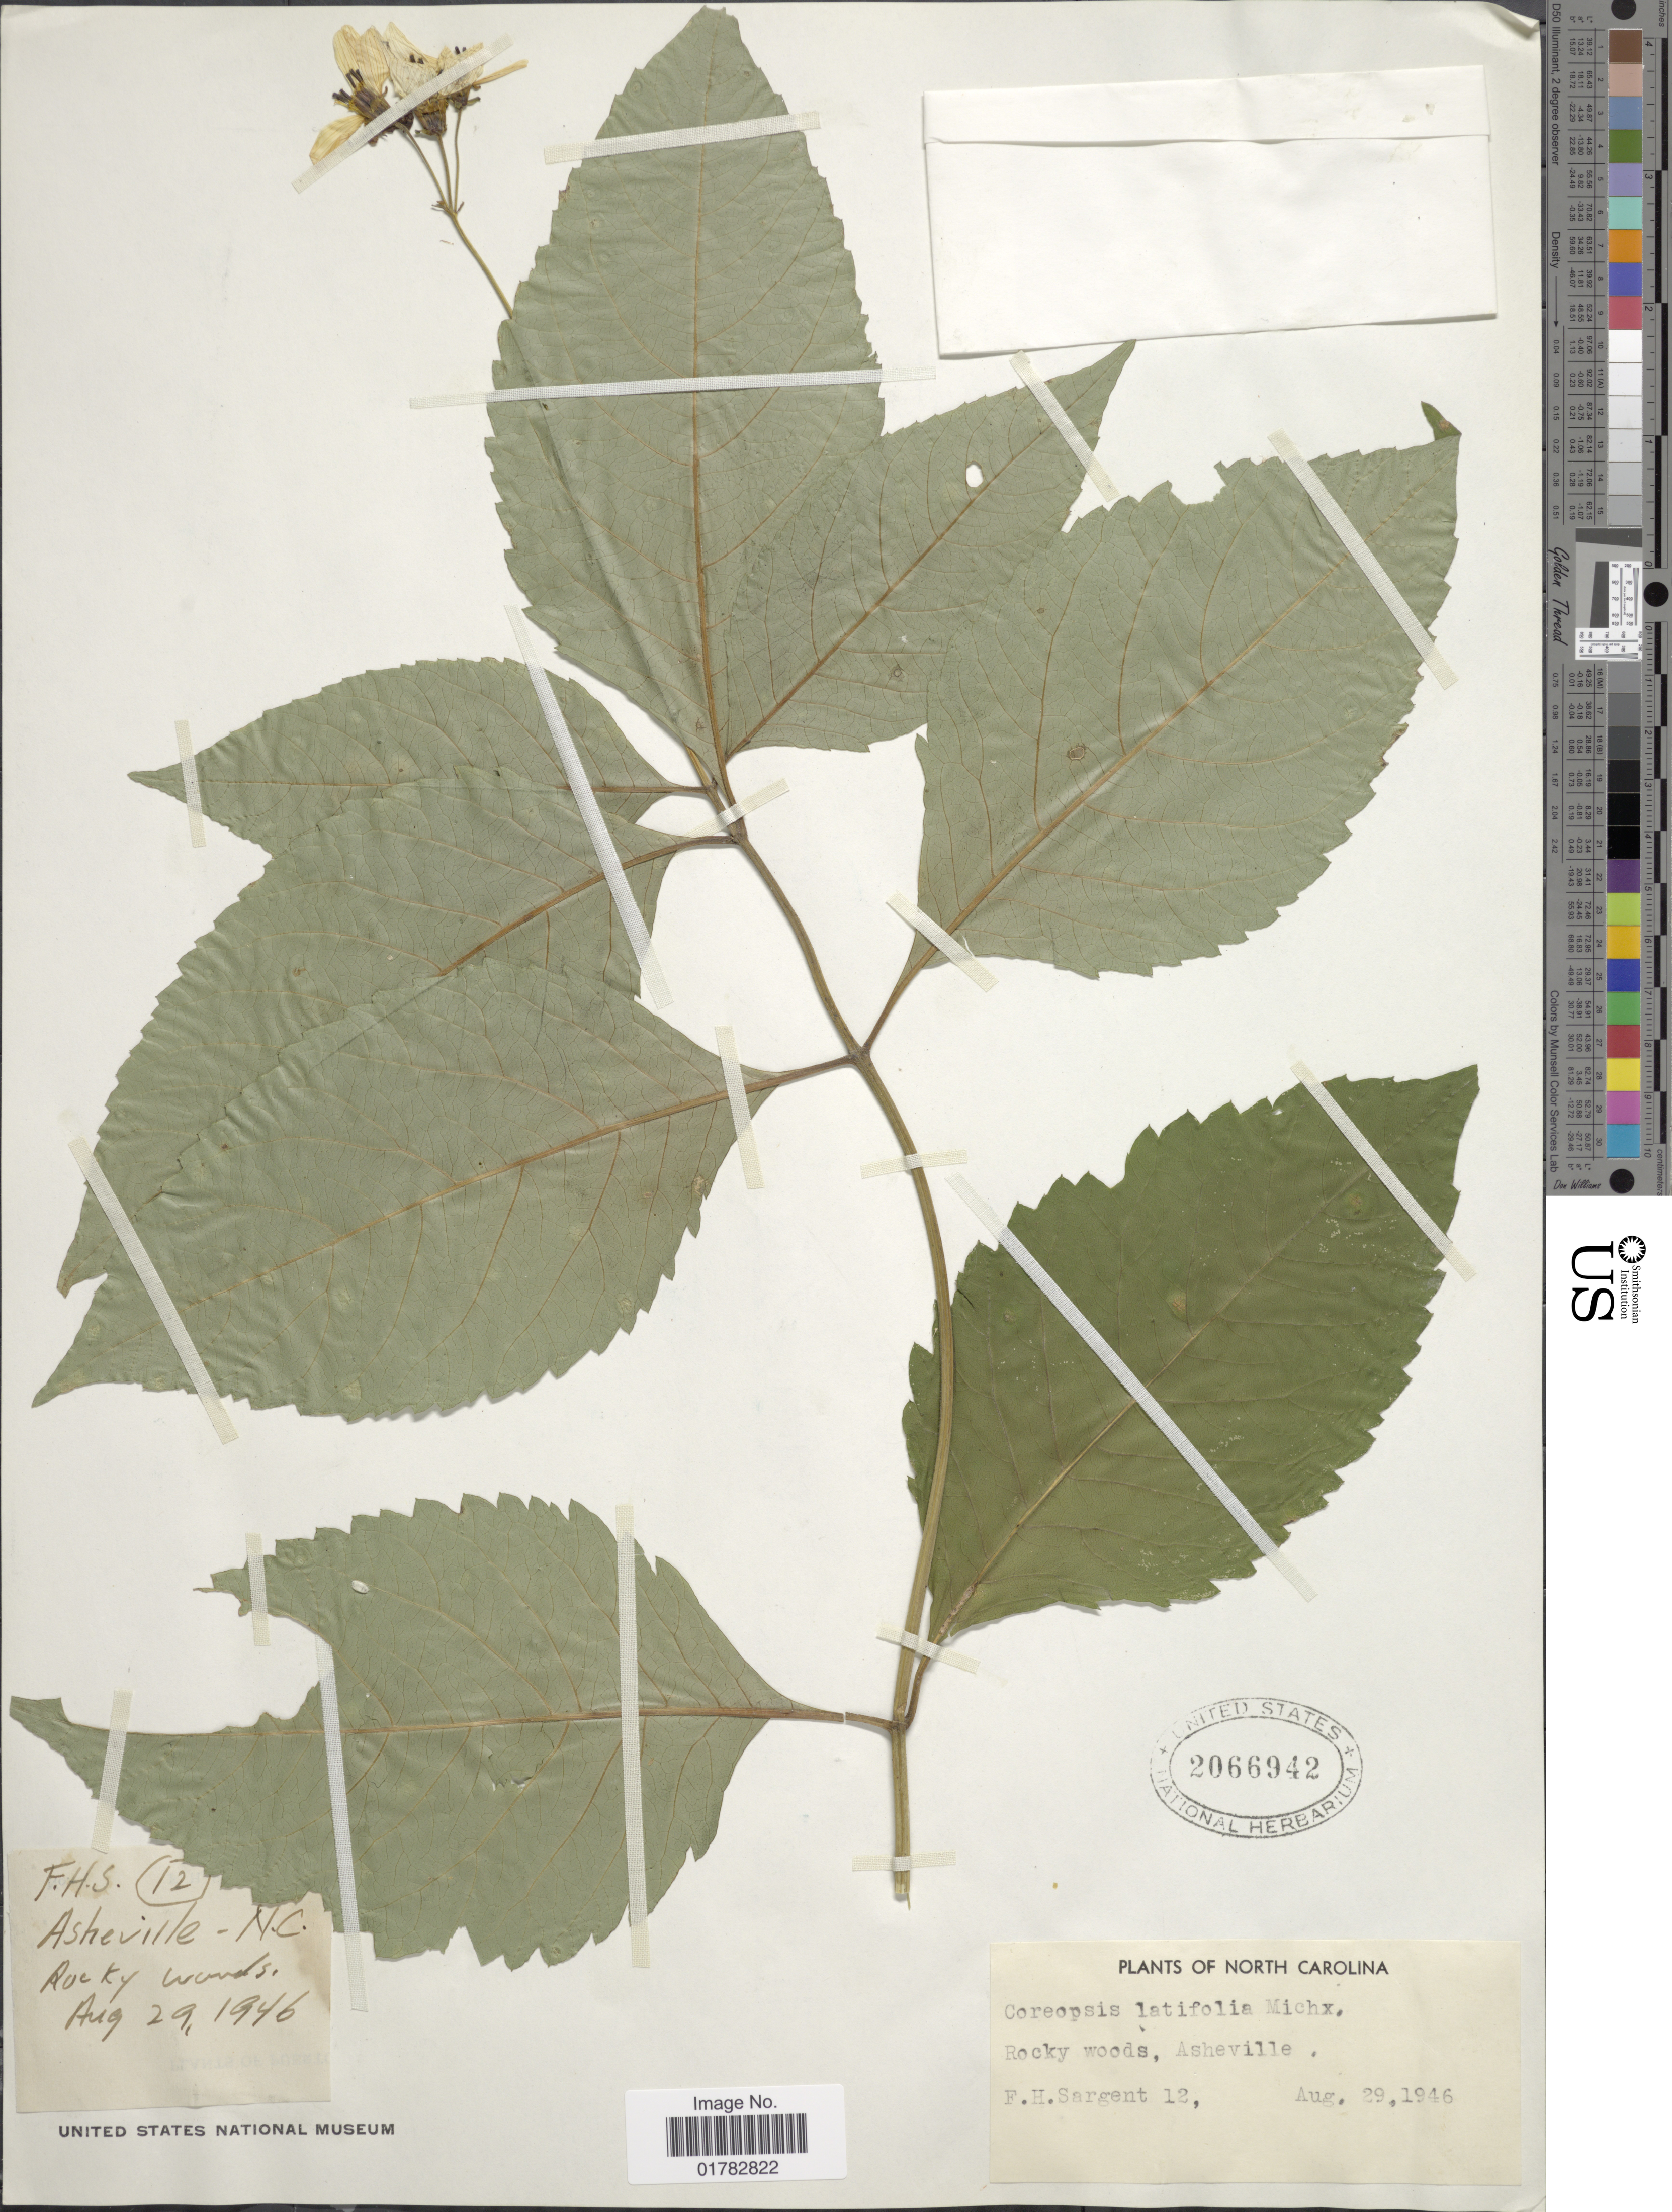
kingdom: Plantae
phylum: Tracheophyta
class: Magnoliopsida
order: Asterales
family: Asteraceae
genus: Coreopsis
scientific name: Coreopsis latifolia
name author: Michx.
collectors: F. H. Sargent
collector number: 12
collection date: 1946-08-29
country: United States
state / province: North Carolina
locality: Rocky woods, Asheville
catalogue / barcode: US 2066942